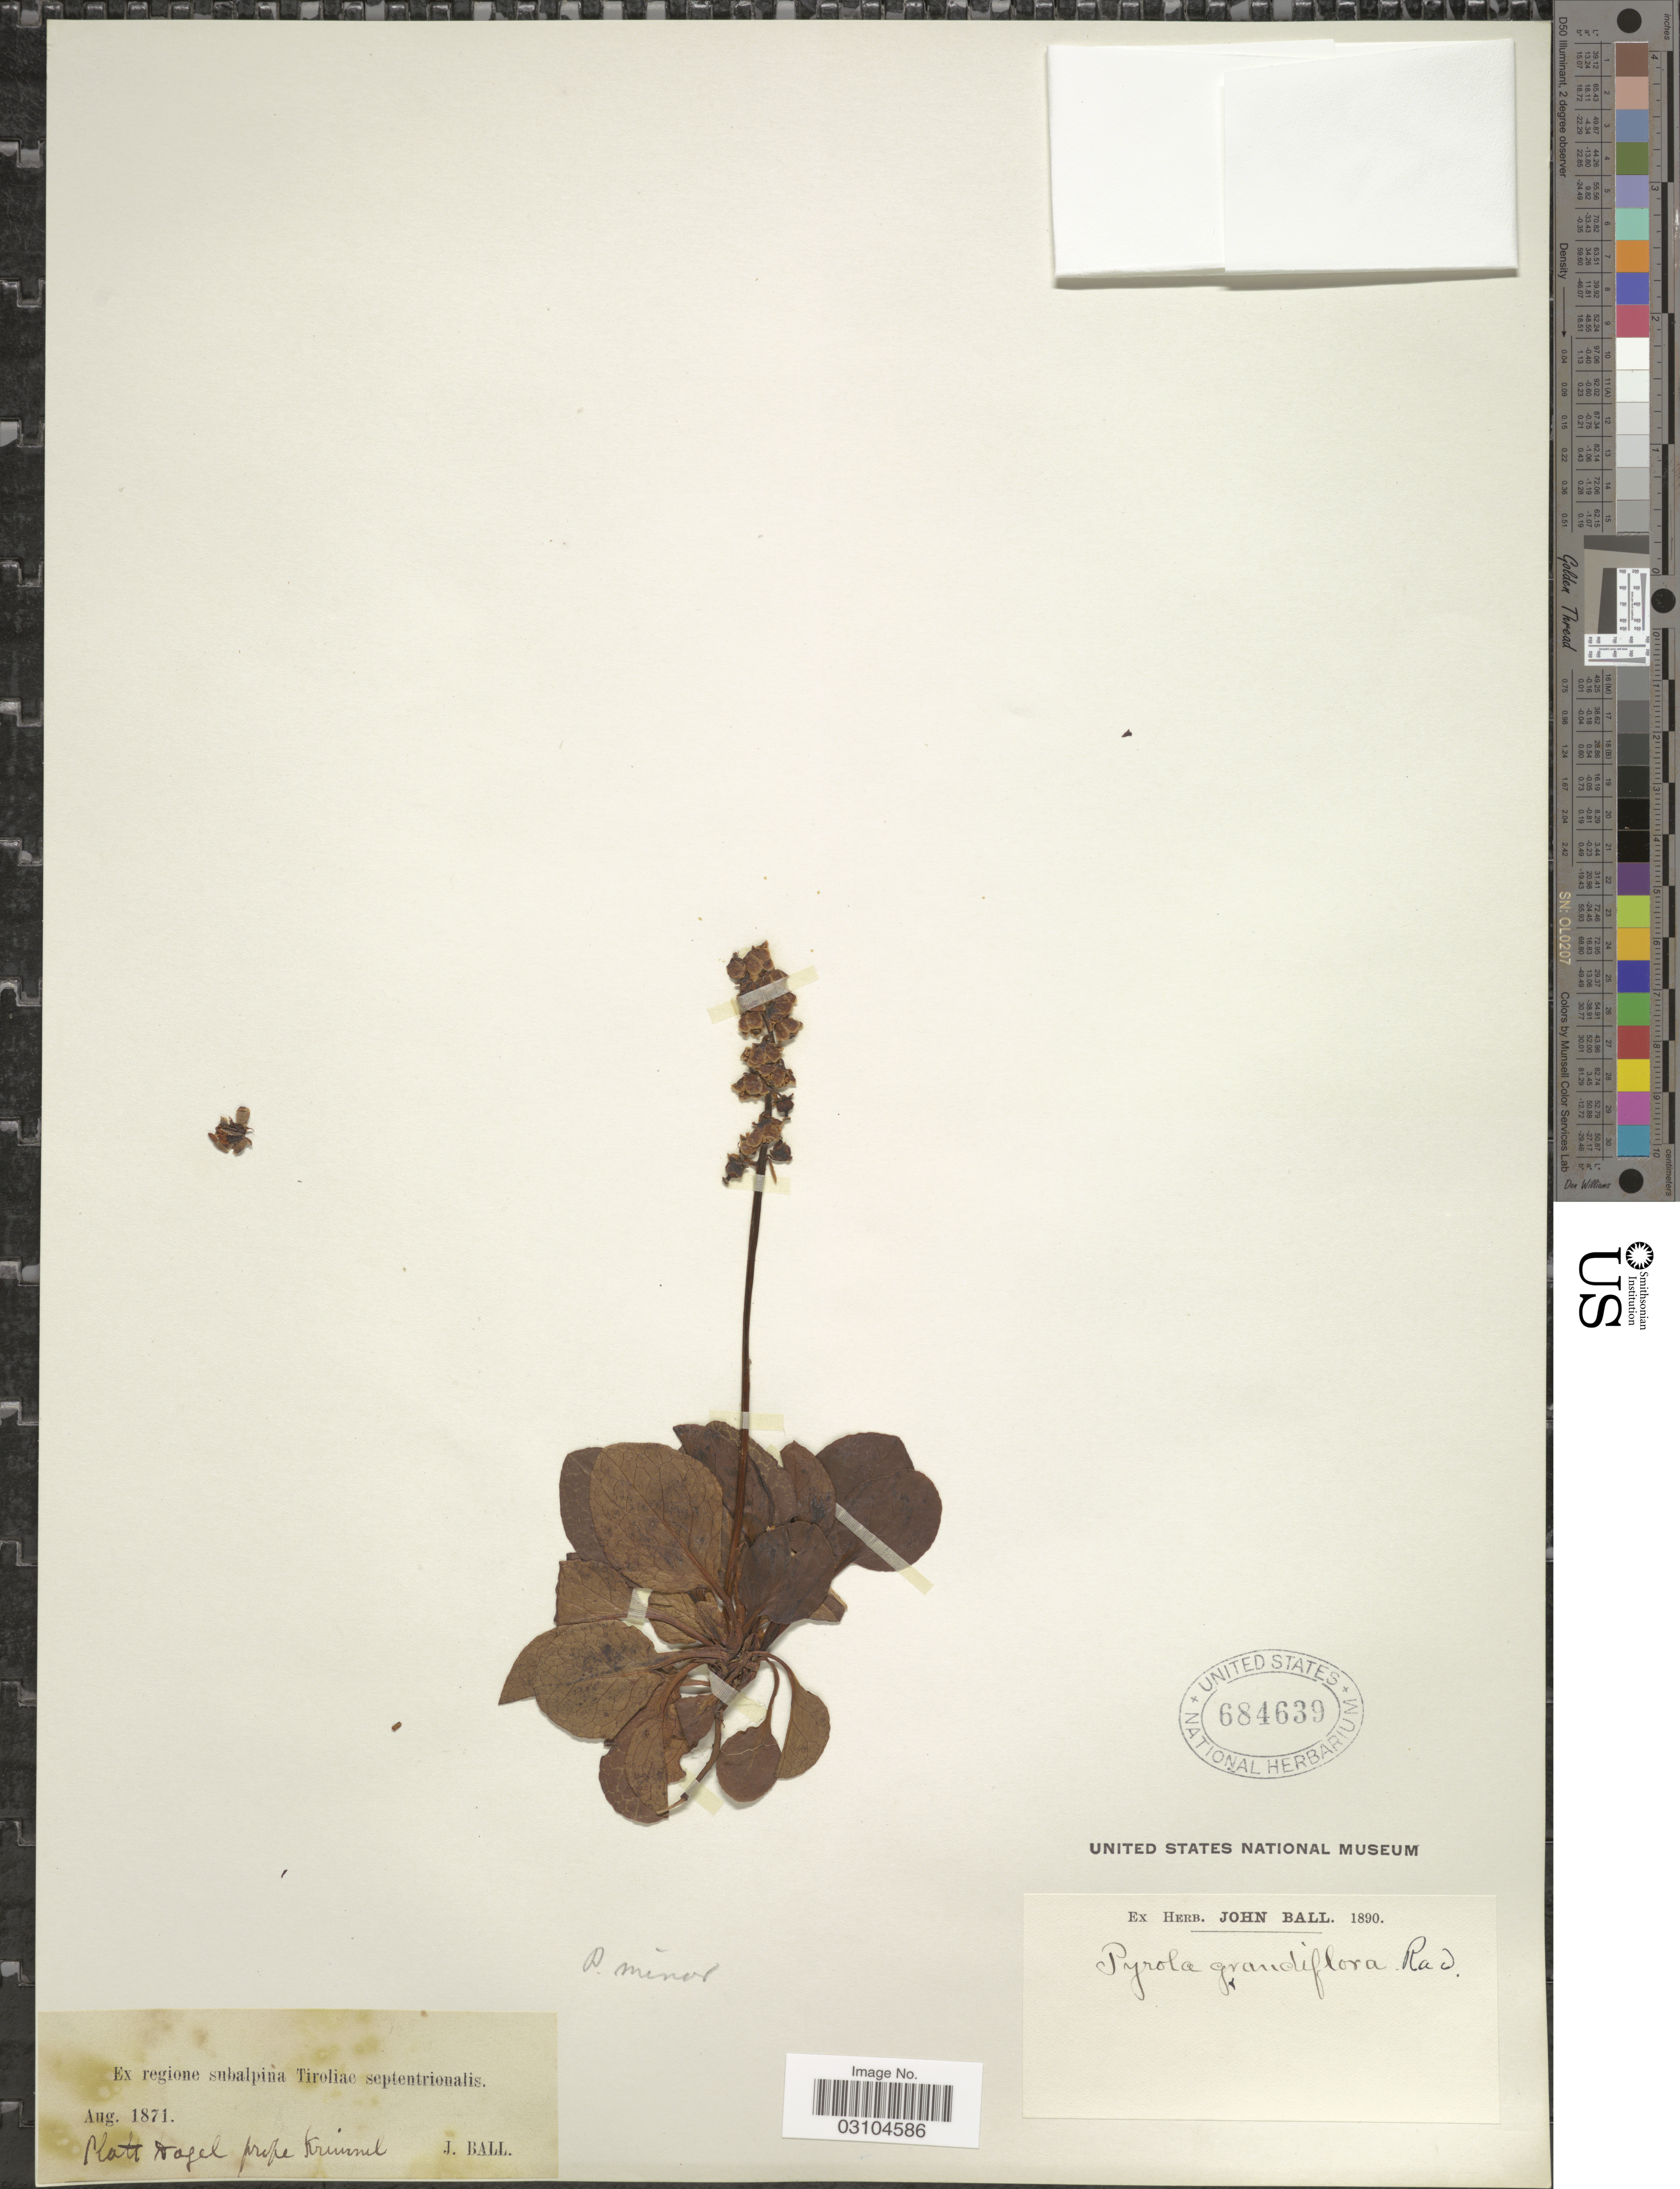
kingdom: Plantae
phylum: Tracheophyta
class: Magnoliopsida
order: Ericales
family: Ericaceae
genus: Pyrola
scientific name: Pyrola minor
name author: L.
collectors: J. Ball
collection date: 1871-08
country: Austria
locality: Ex regione subalpina Tiroliae septentrionalis. Platt kogel prope Krimml.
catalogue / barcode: US 684639